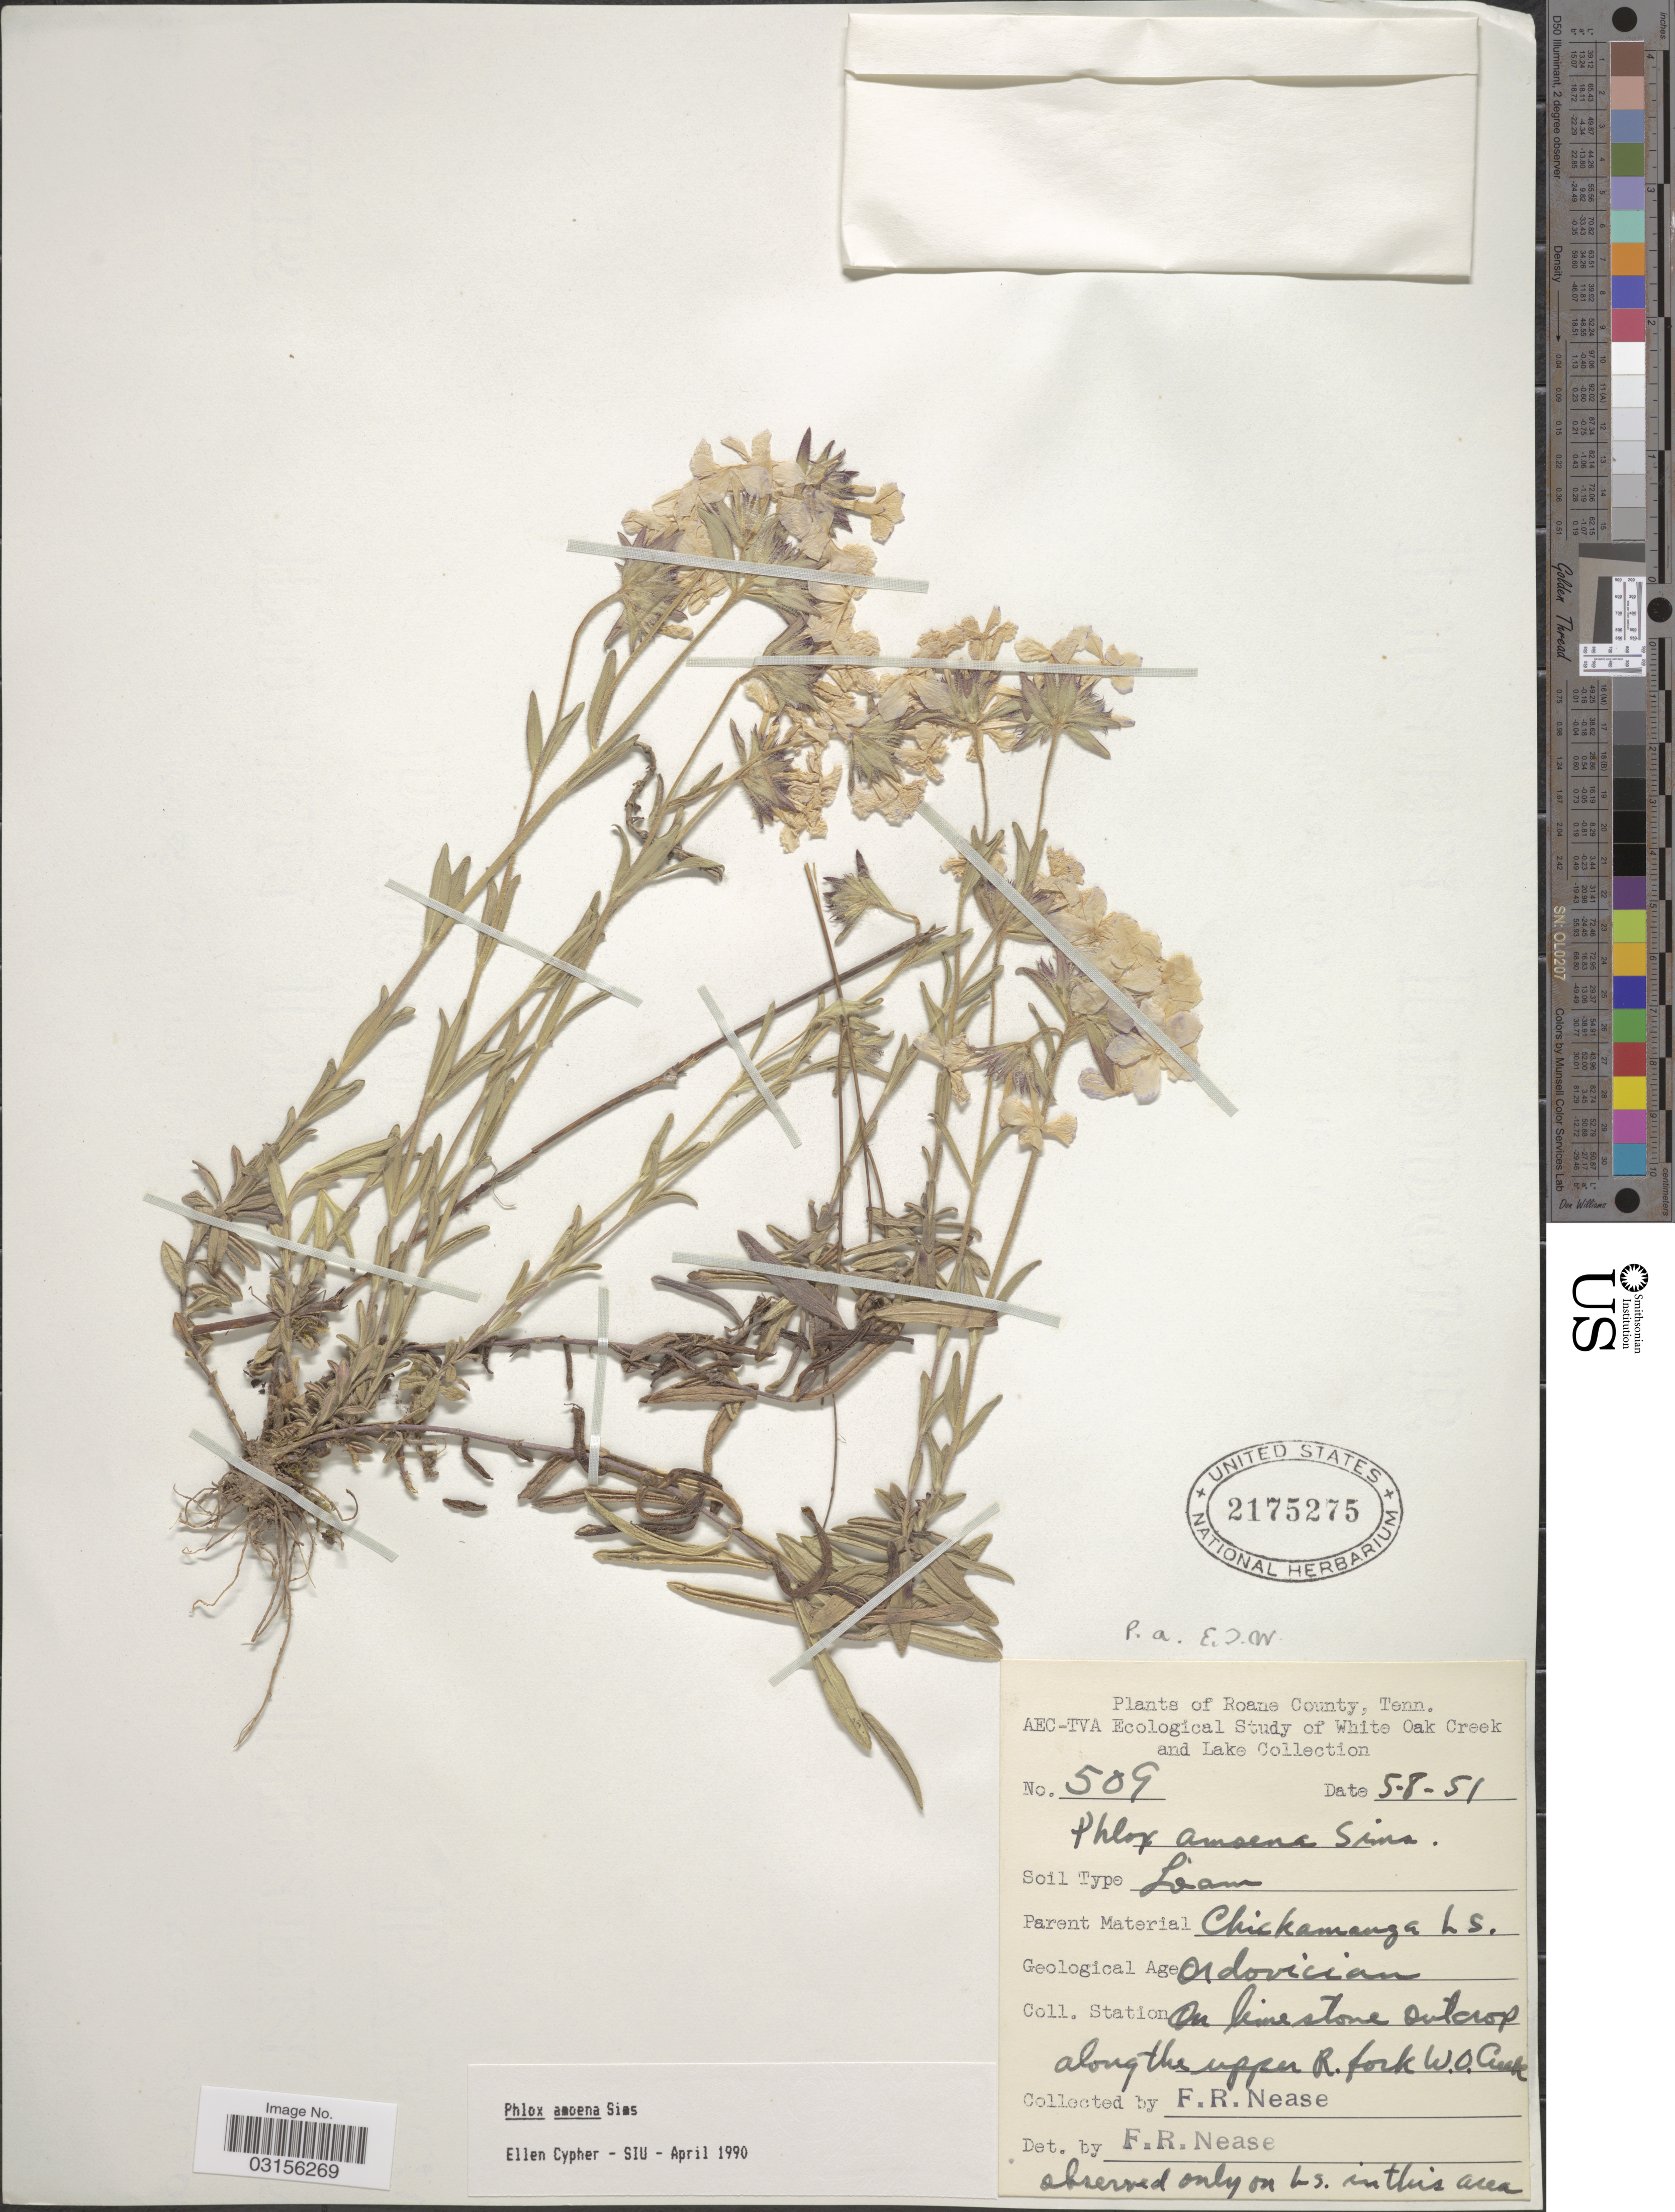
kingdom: Plantae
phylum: Tracheophyta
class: Magnoliopsida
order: Ericales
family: Polemoniaceae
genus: Phlox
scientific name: Phlox amoena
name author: Sims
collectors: F. Nease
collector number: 509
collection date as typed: Transcribed d/m/y: 8/5/51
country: United States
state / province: Tennessee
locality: Roane County, Tenn. White Oak Creek and Lake. Along the upper R. fork W. O. Creek.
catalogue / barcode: US 2175275